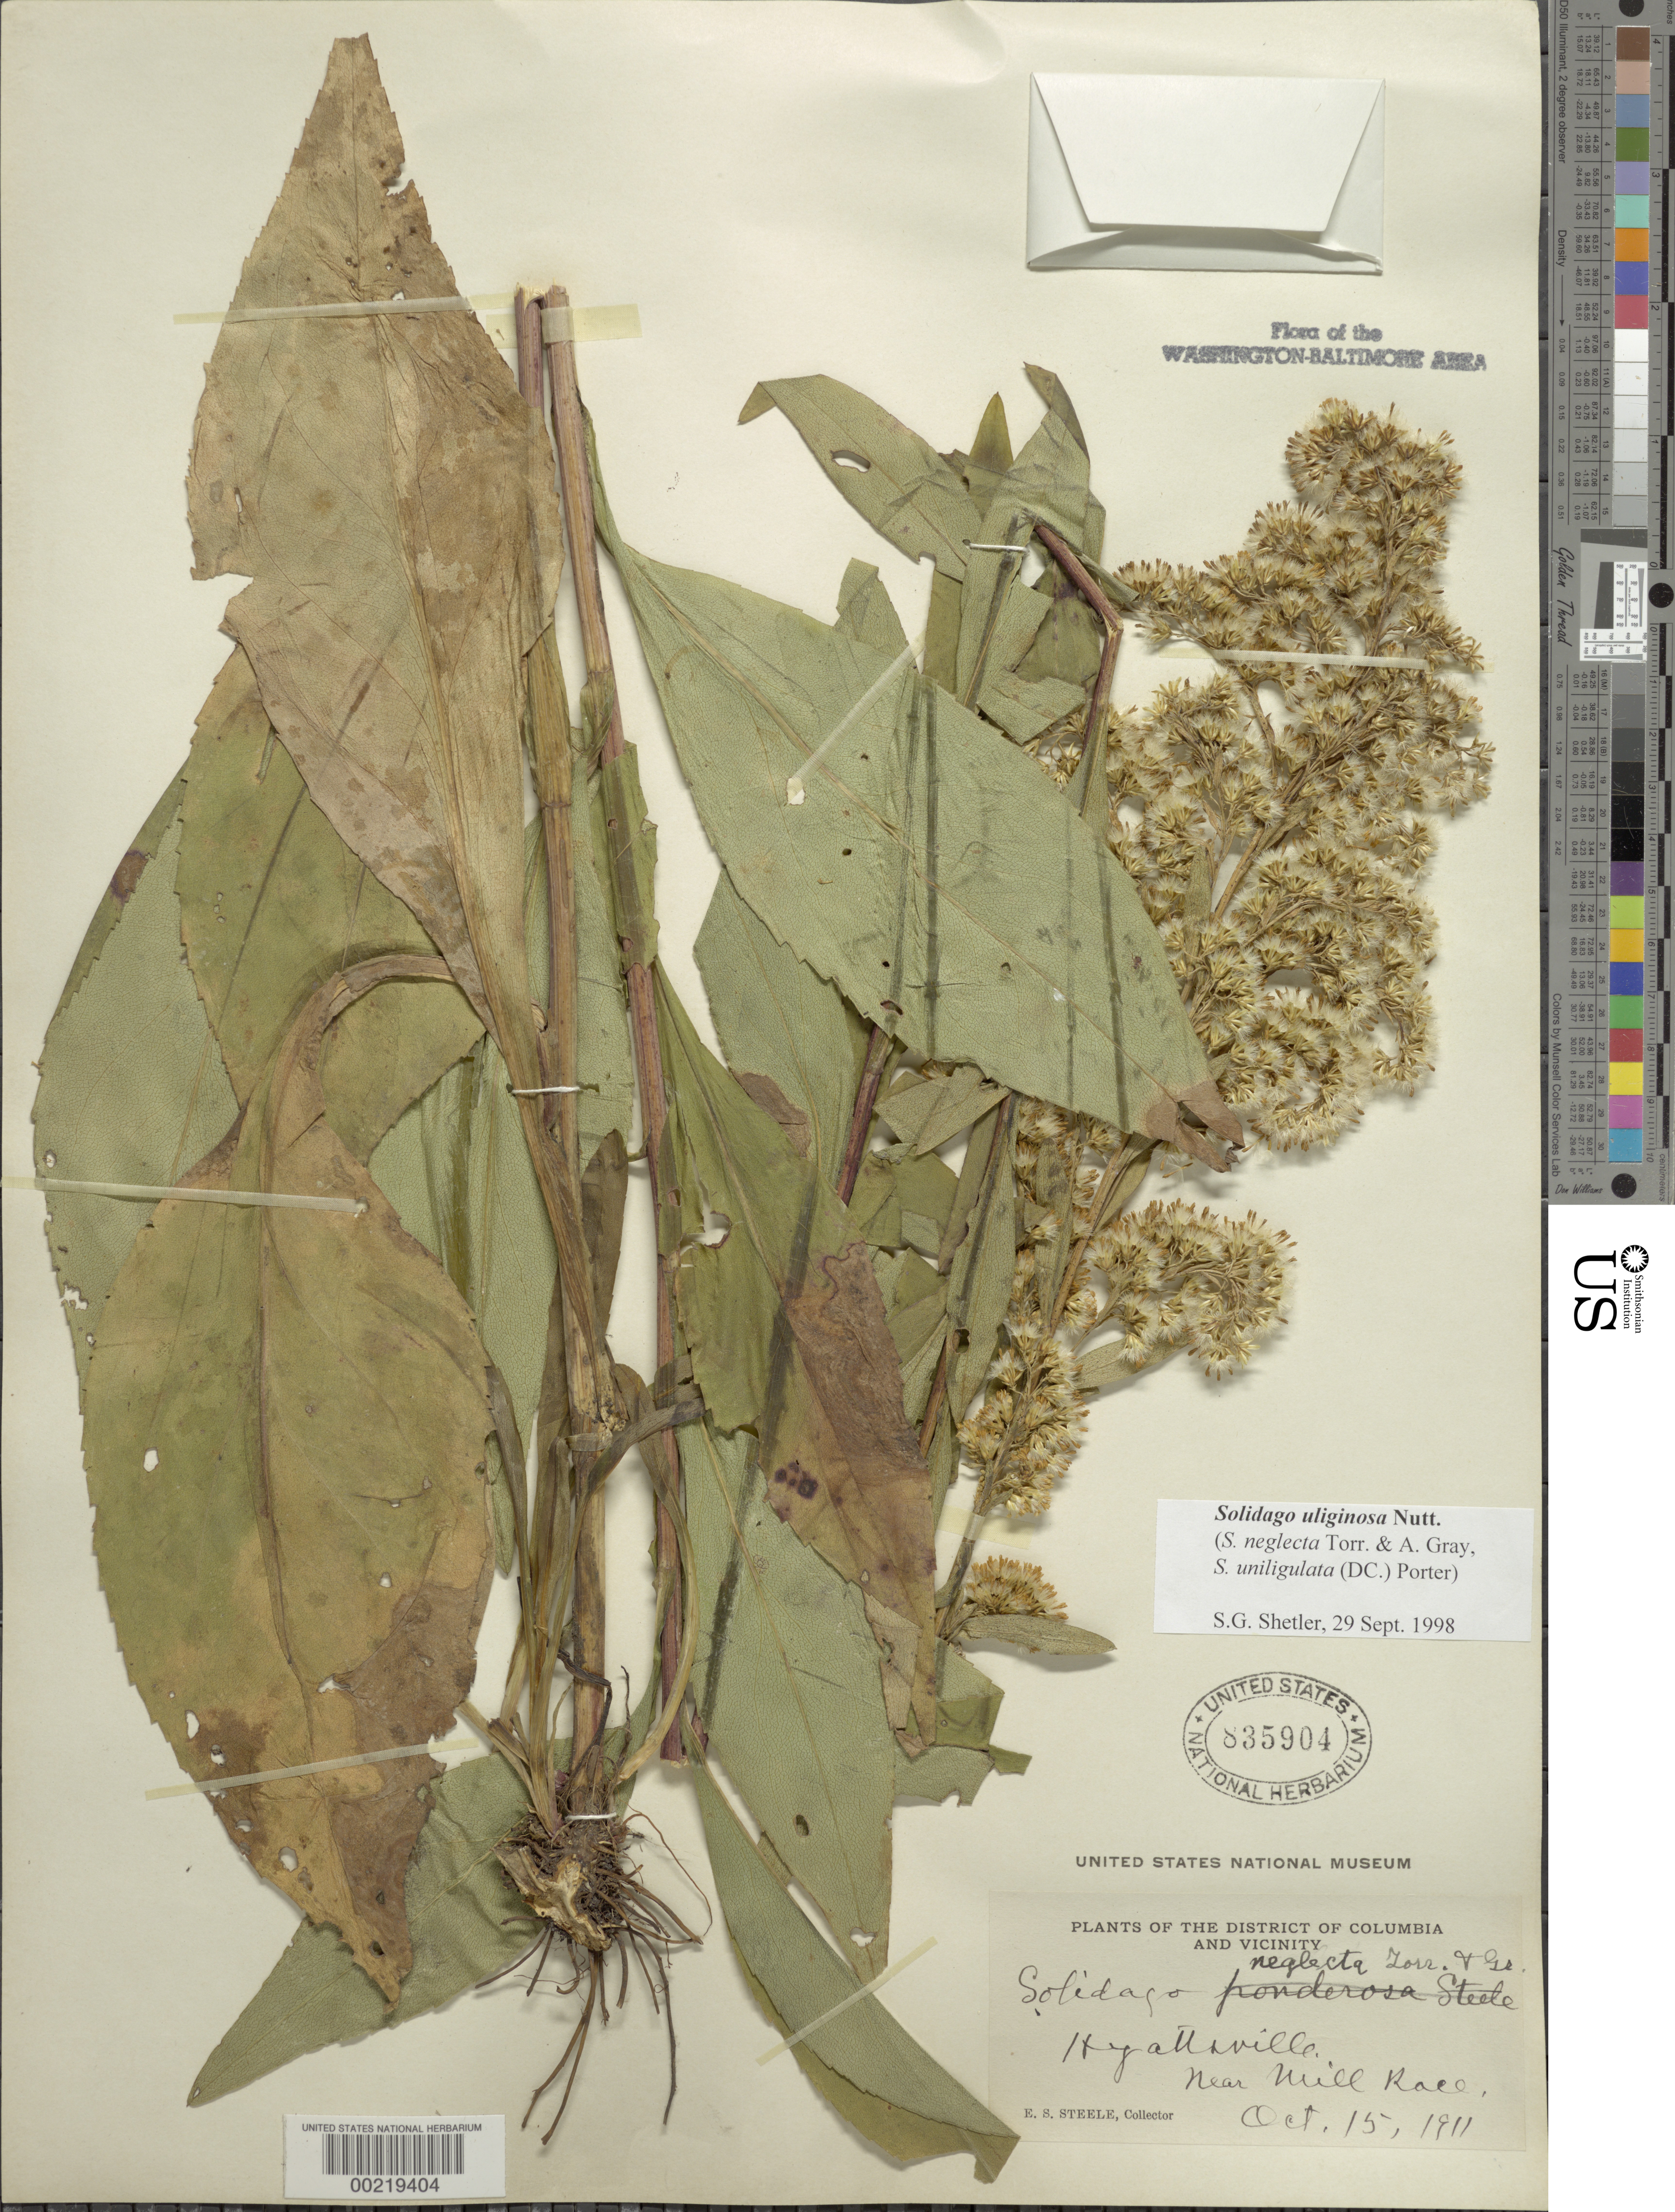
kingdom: Plantae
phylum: Tracheophyta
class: Magnoliopsida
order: Asterales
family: Asteraceae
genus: Solidago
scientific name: Solidago uliginosa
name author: Nutt.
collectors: E. Steele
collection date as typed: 15 Oct 1911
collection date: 1911-10-15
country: United States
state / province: Maryland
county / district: Prince George's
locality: Hyattsville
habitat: Mill race bog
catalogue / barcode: US 835904